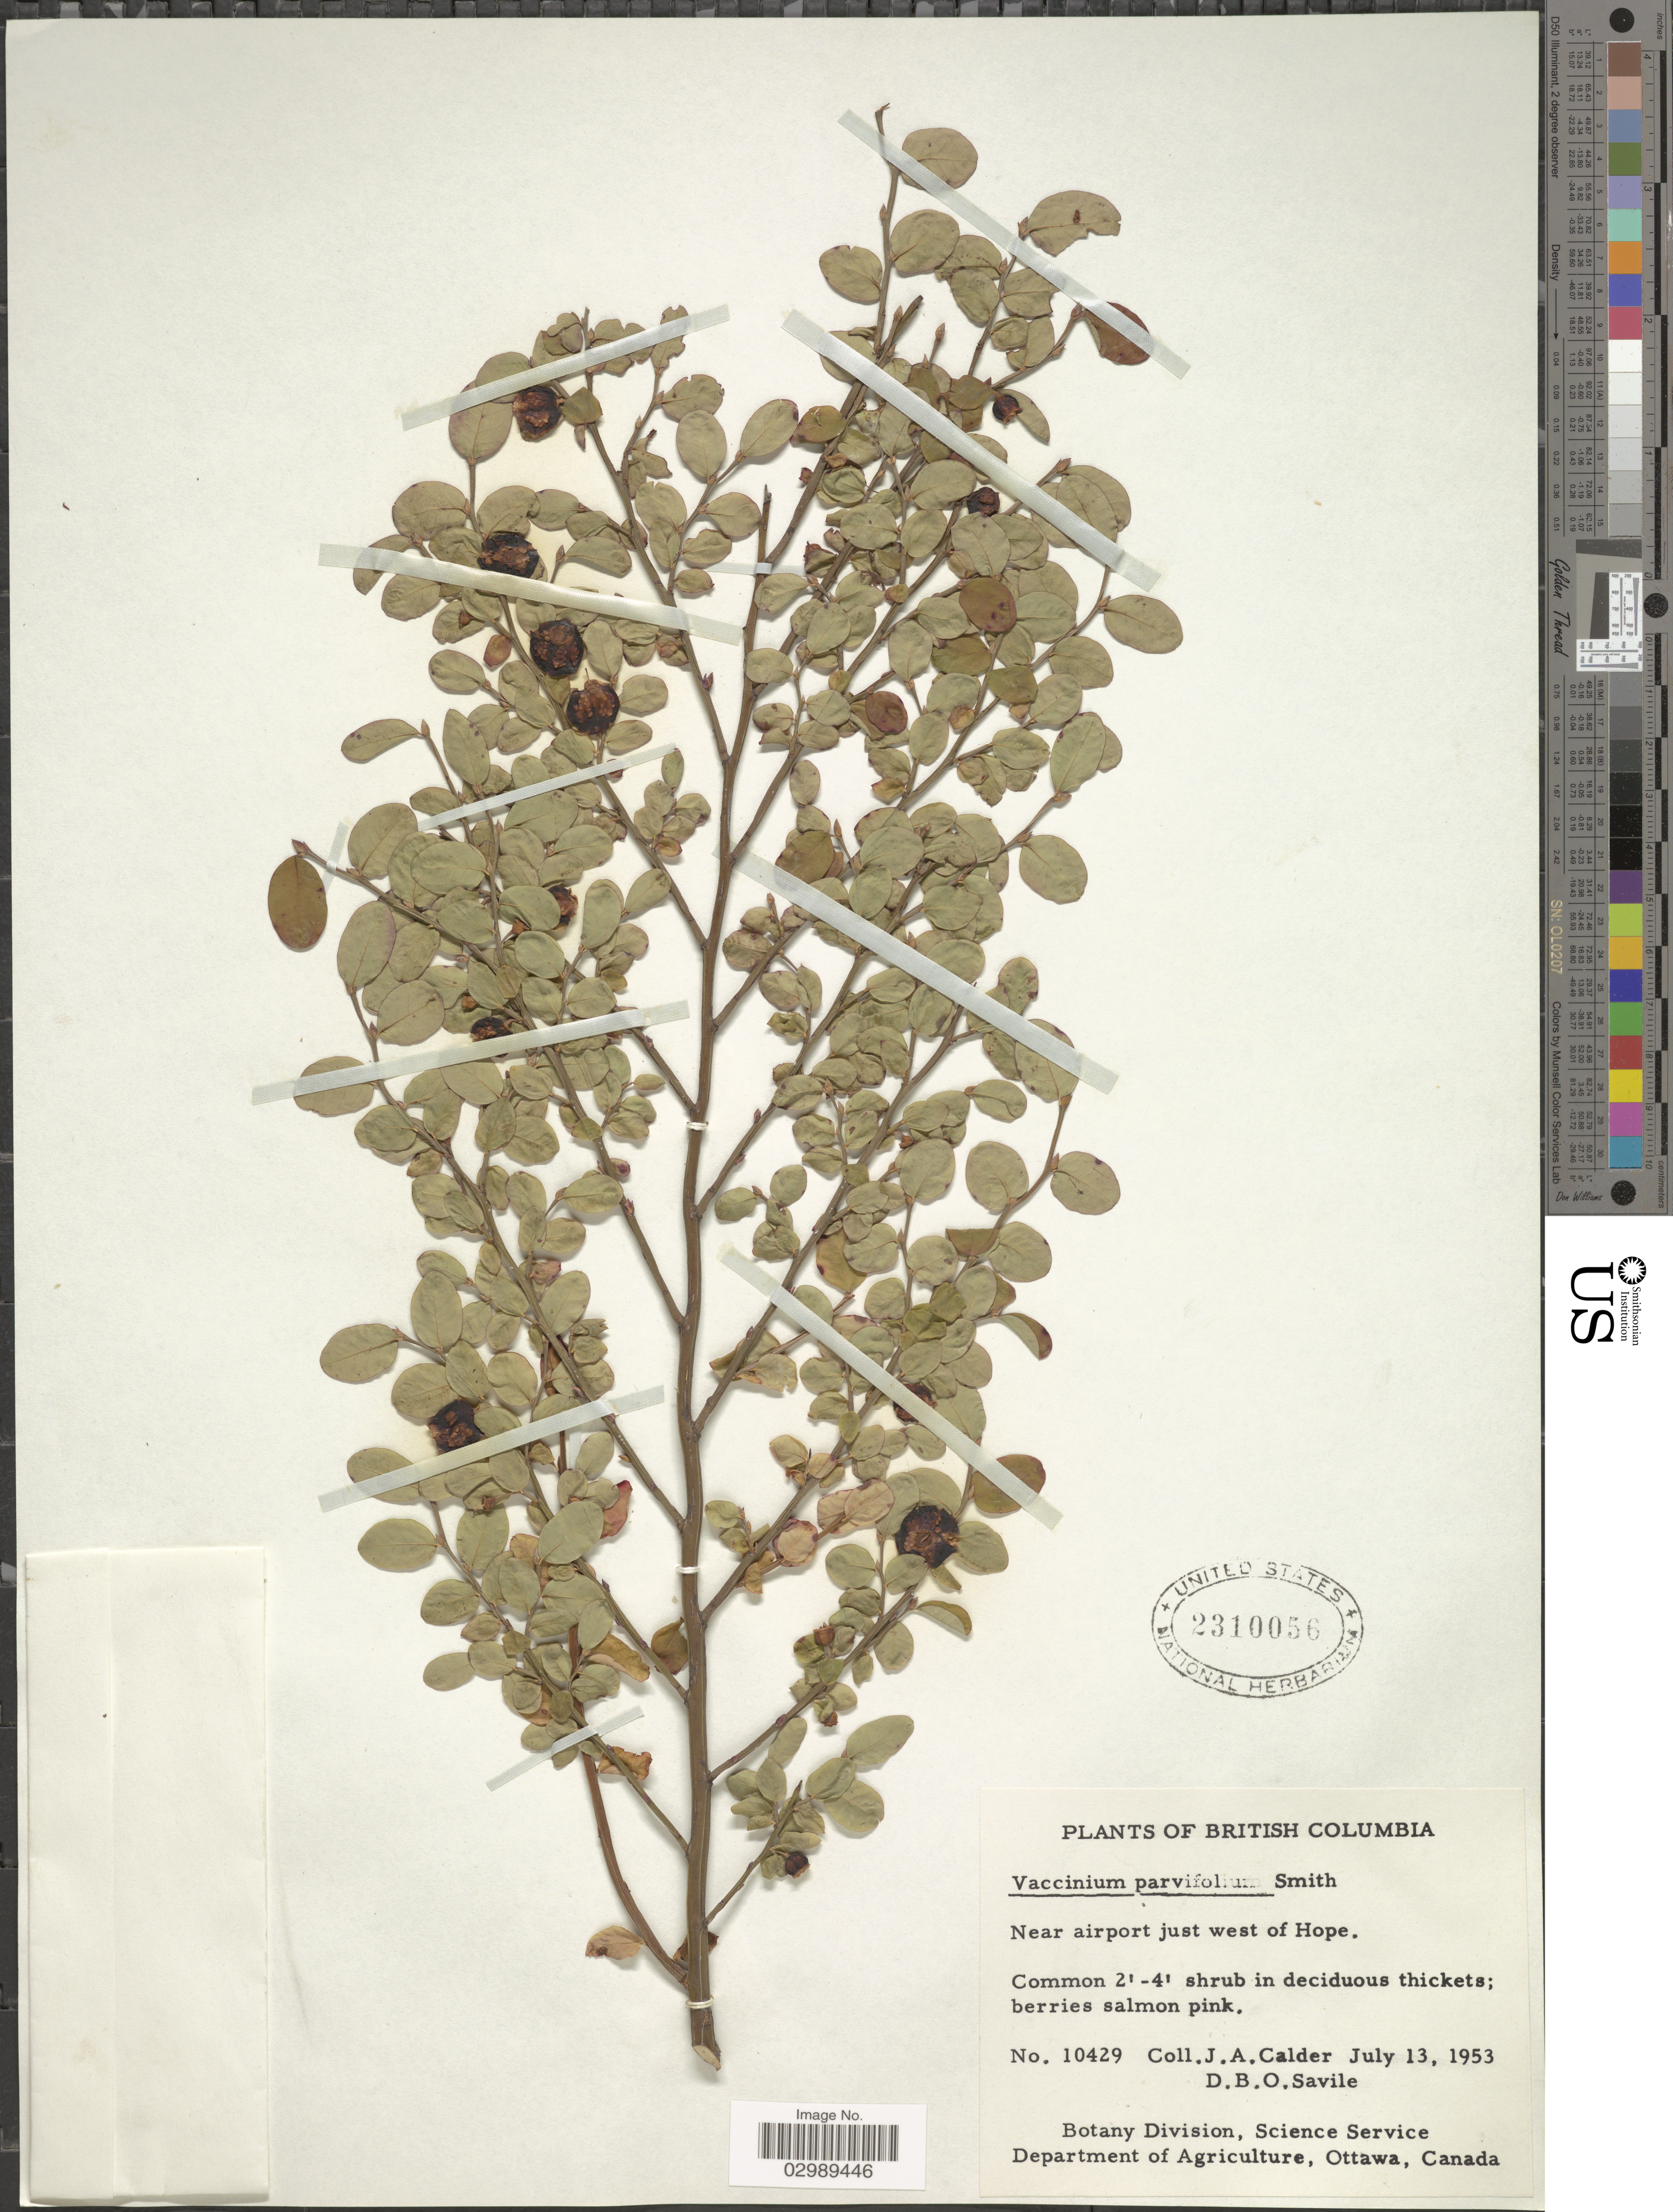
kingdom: Plantae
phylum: Tracheophyta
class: Magnoliopsida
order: Ericales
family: Ericaceae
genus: Vaccinium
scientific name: Vaccinium parvifolium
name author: Small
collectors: J. A. Calder & D. Savile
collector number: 10429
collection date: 1953-07-13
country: Canada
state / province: British Columbia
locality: Near airport just west of Hope.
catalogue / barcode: US 2310056